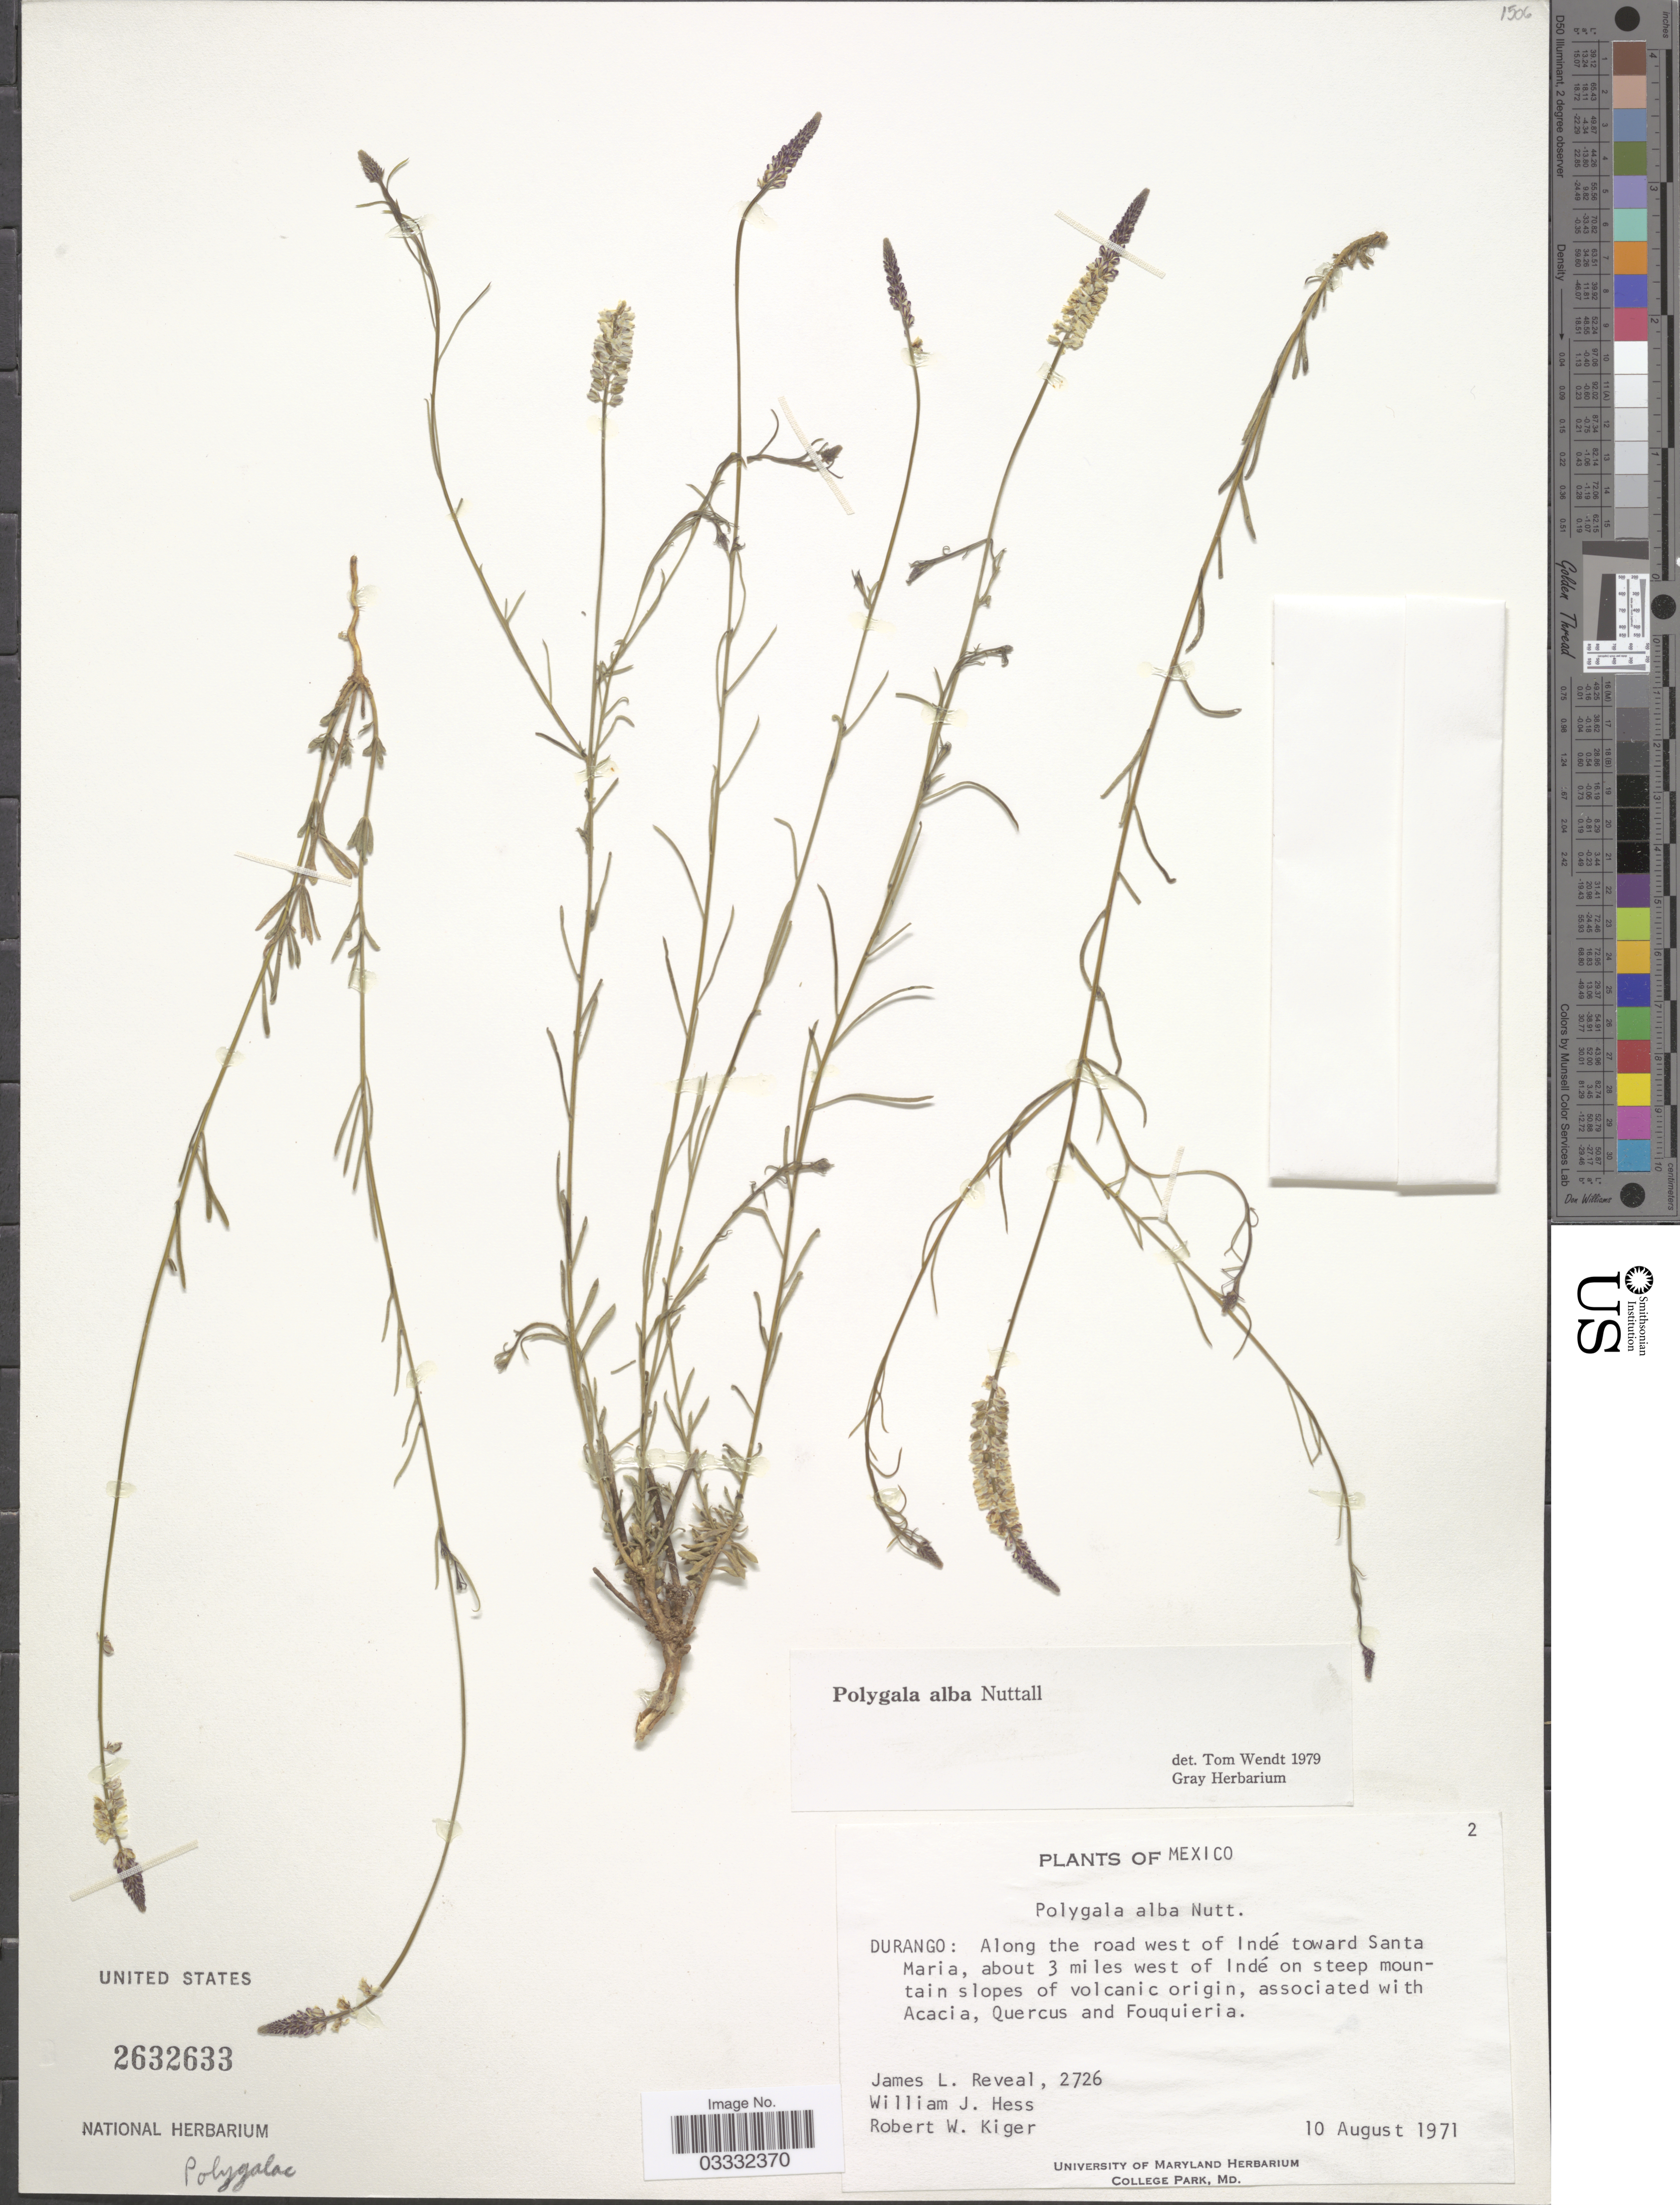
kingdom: Plantae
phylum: Tracheophyta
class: Magnoliopsida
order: Fabales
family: Polygalaceae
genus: Polygala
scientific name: Polygala alba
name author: Nutt.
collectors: J. L. Reveal, W. Hess & R. Kiger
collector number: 2726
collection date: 1971-08-10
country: Mexico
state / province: Durango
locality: Along the road west of Indé toward Santa Maria, about 3 miles west of Indé on steep mountain slopes of volcanic origin.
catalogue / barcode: US 2632633